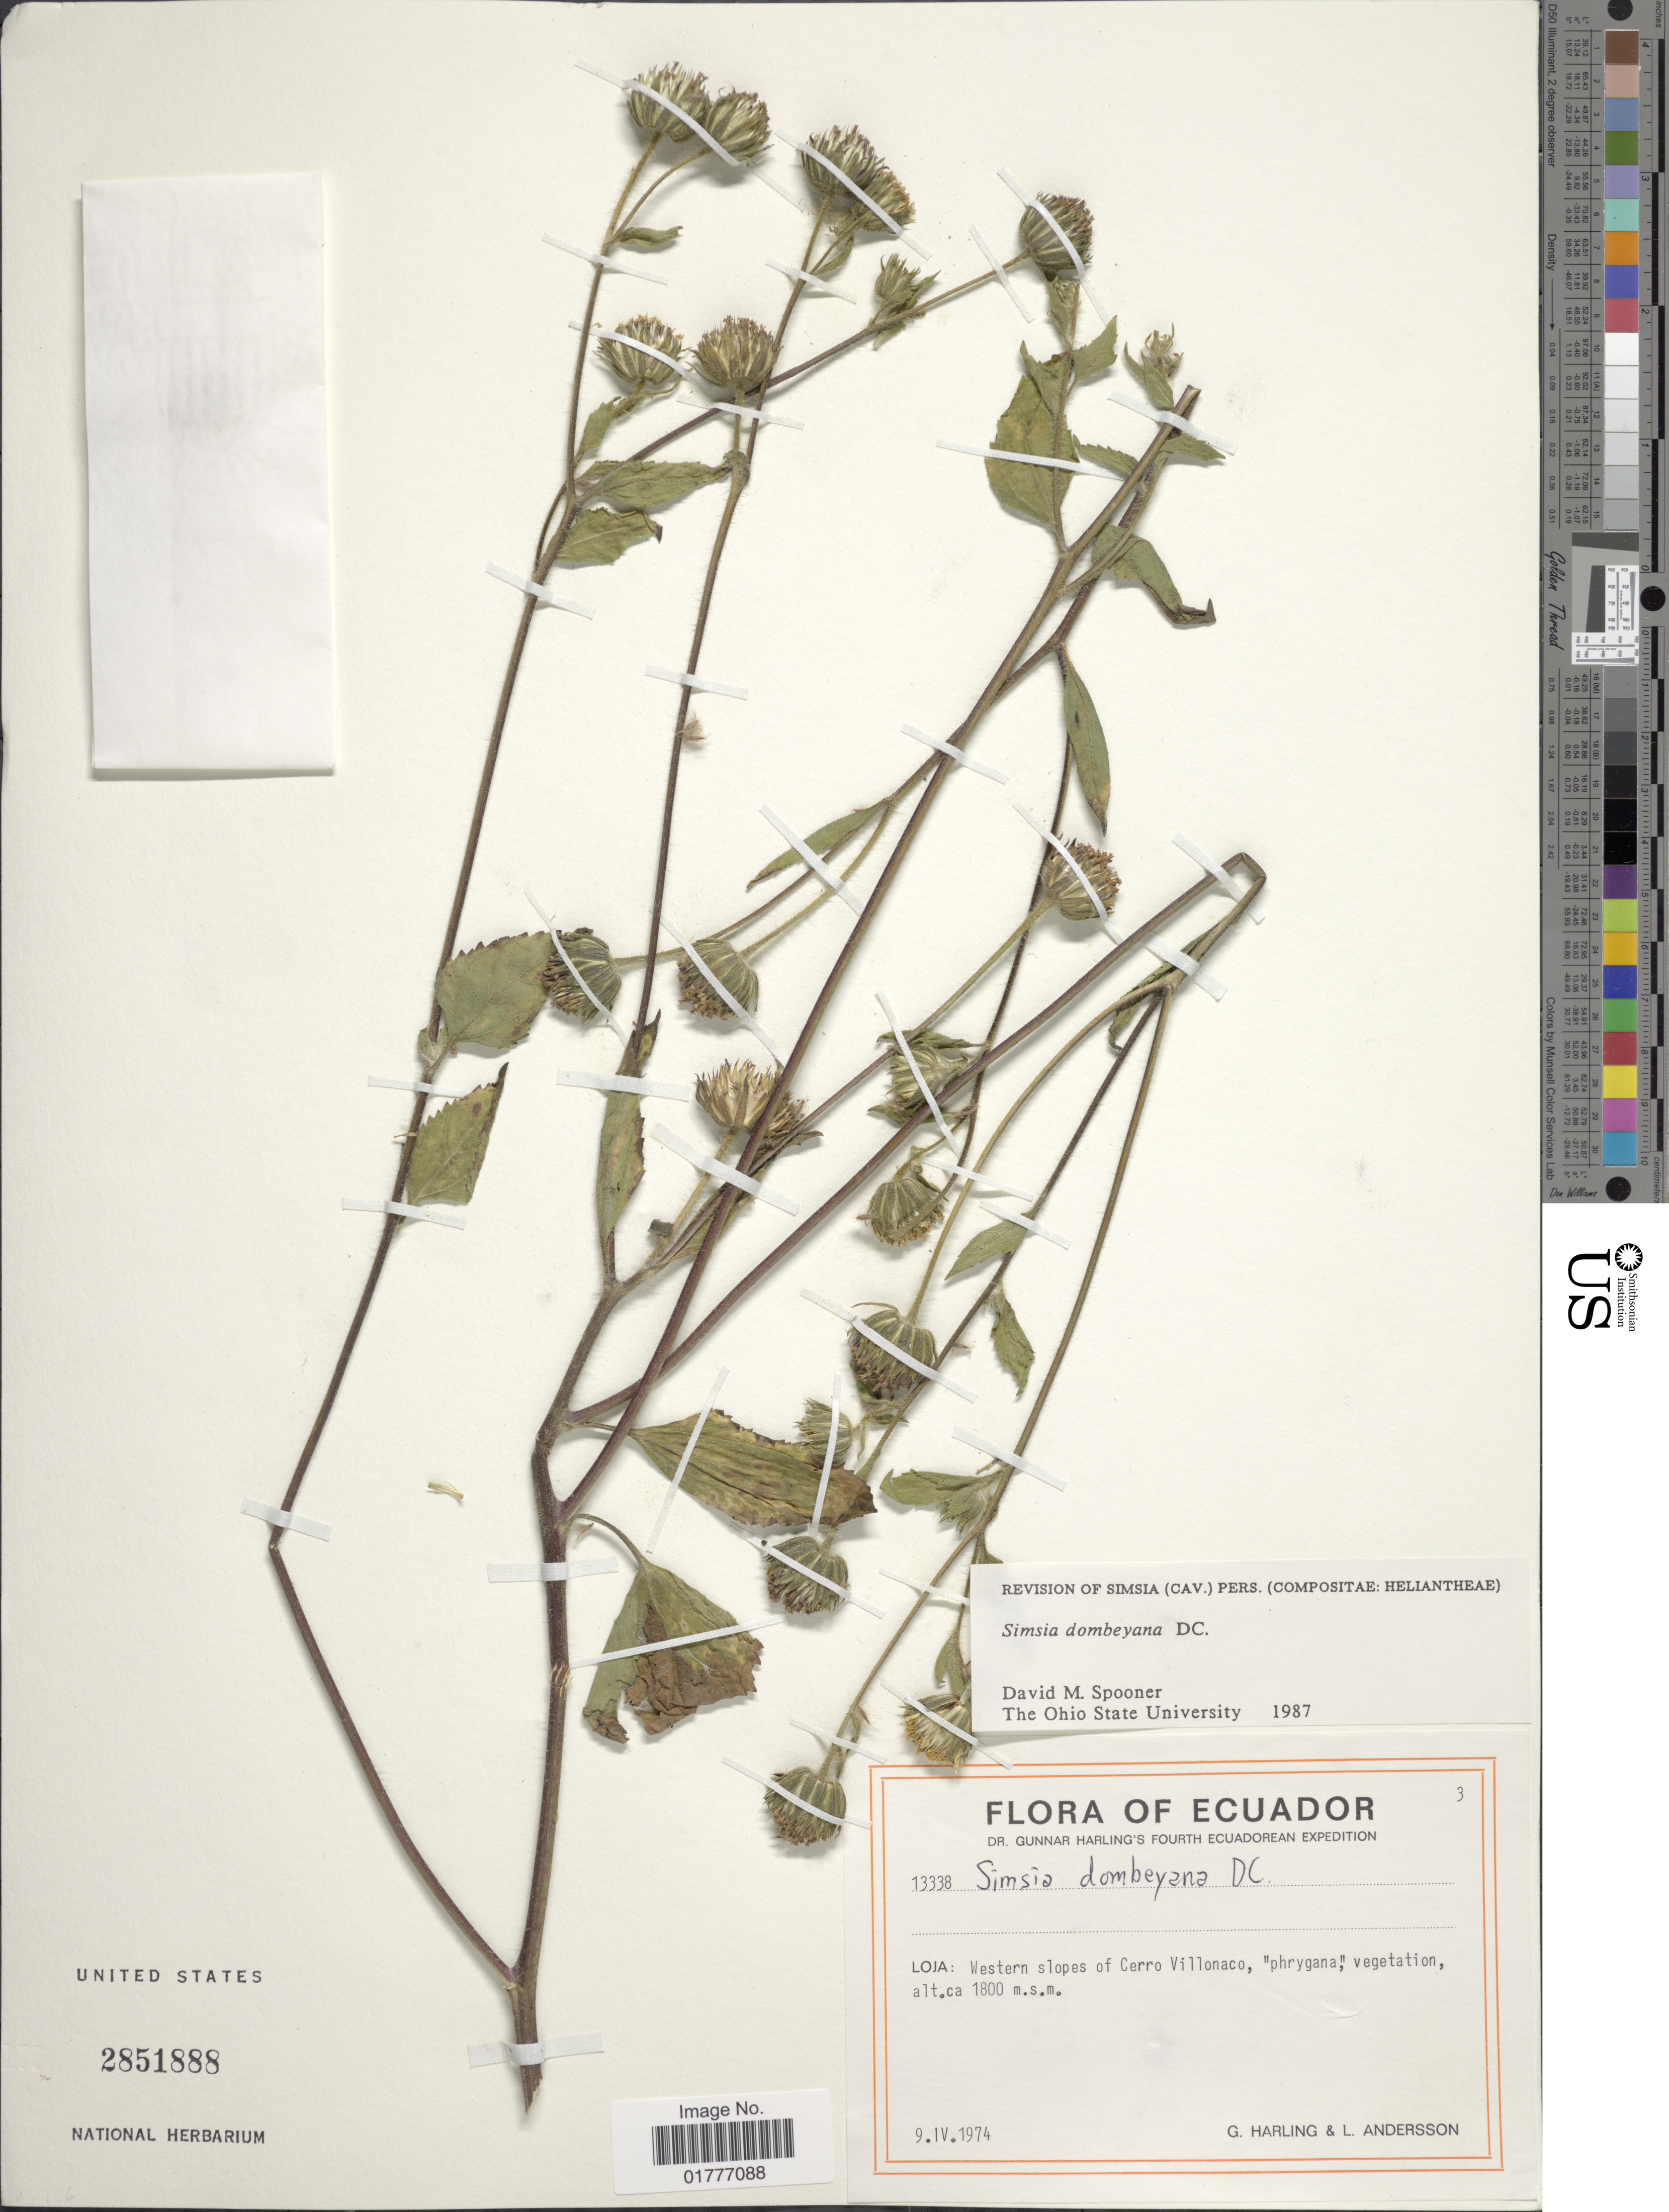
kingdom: Plantae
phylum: Tracheophyta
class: Magnoliopsida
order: Asterales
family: Asteraceae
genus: Simsia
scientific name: Simsia dombeyana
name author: DC.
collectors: G. Harling & L. Andersson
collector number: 13338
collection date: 1974-04-09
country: Ecuador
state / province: Loja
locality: Western slopes of Cerro Villonaco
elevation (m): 1800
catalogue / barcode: US 2851888